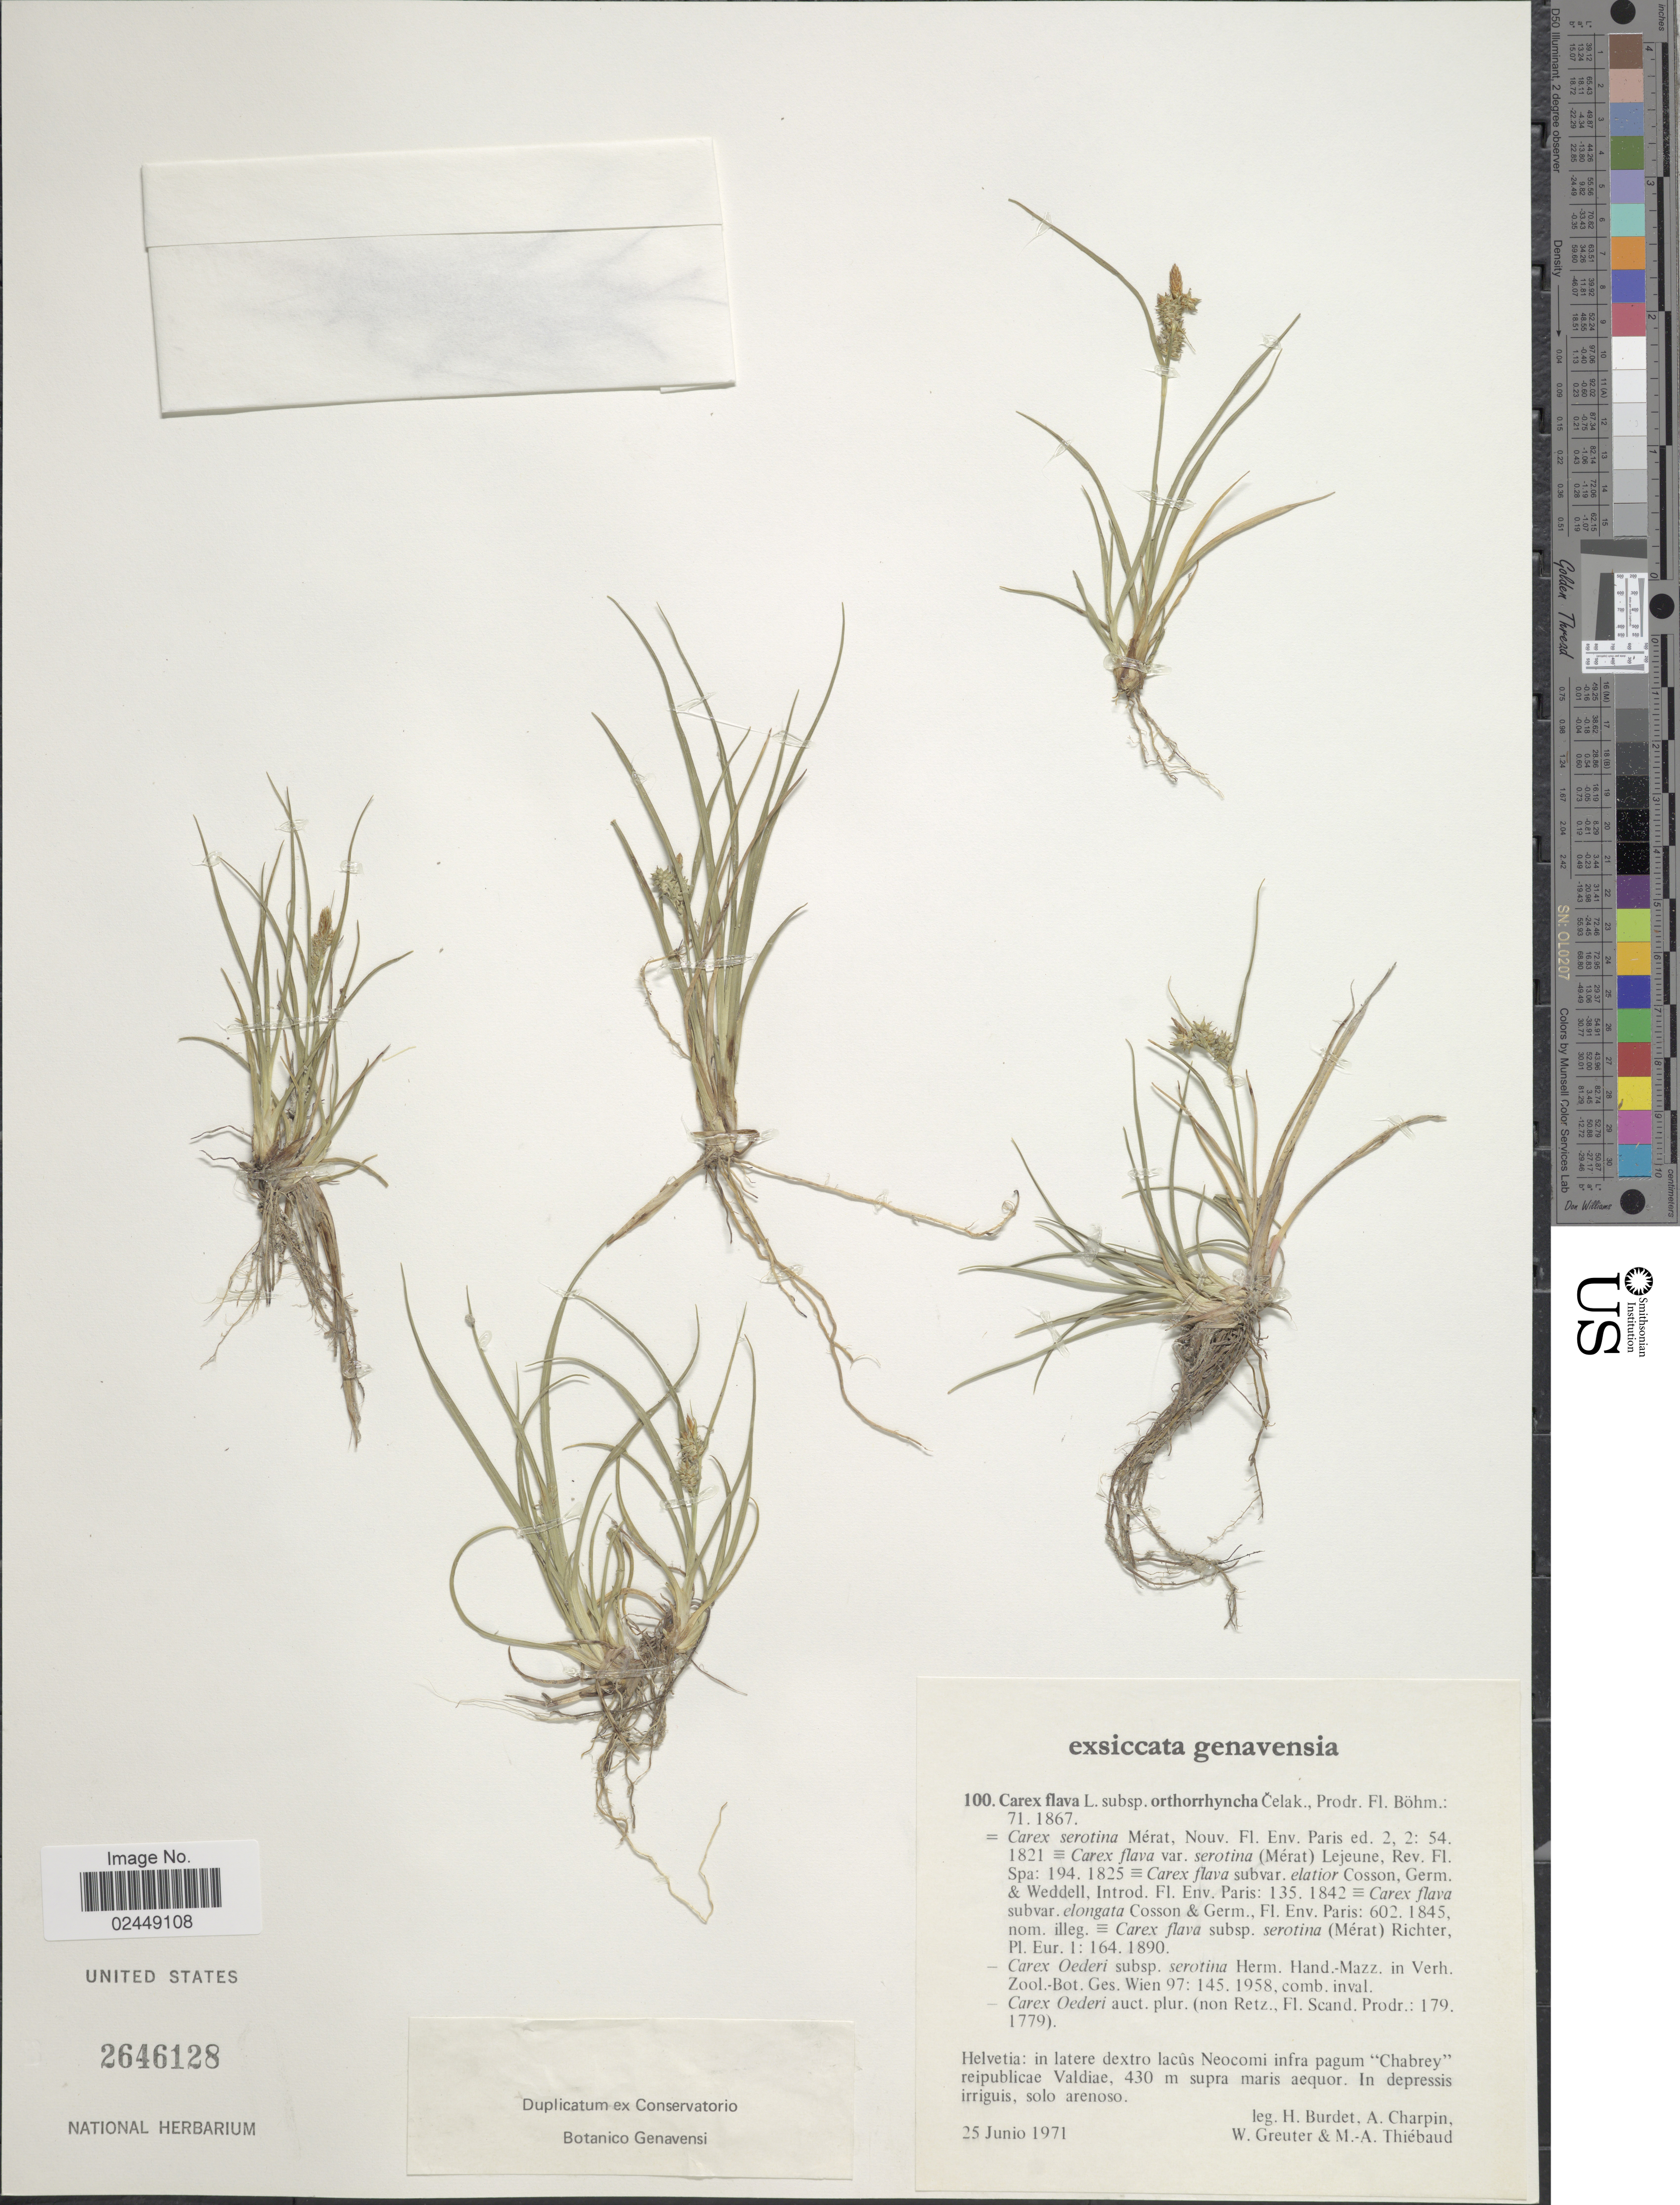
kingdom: Plantae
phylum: Tracheophyta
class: Liliopsida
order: Poales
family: Cyperaceae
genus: Carex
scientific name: Carex flava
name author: L.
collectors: H. M. Burdet, A. Charpin, W. Greuter & M. Thiebaud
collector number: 100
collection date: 1971-06-25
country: Switzerland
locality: In latere dexto lacûs Neocomi infra pagum 'Chabrey' reipublicae Valdiae. In depressis irriguis, solo arenoso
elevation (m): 430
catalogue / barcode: US 2646128